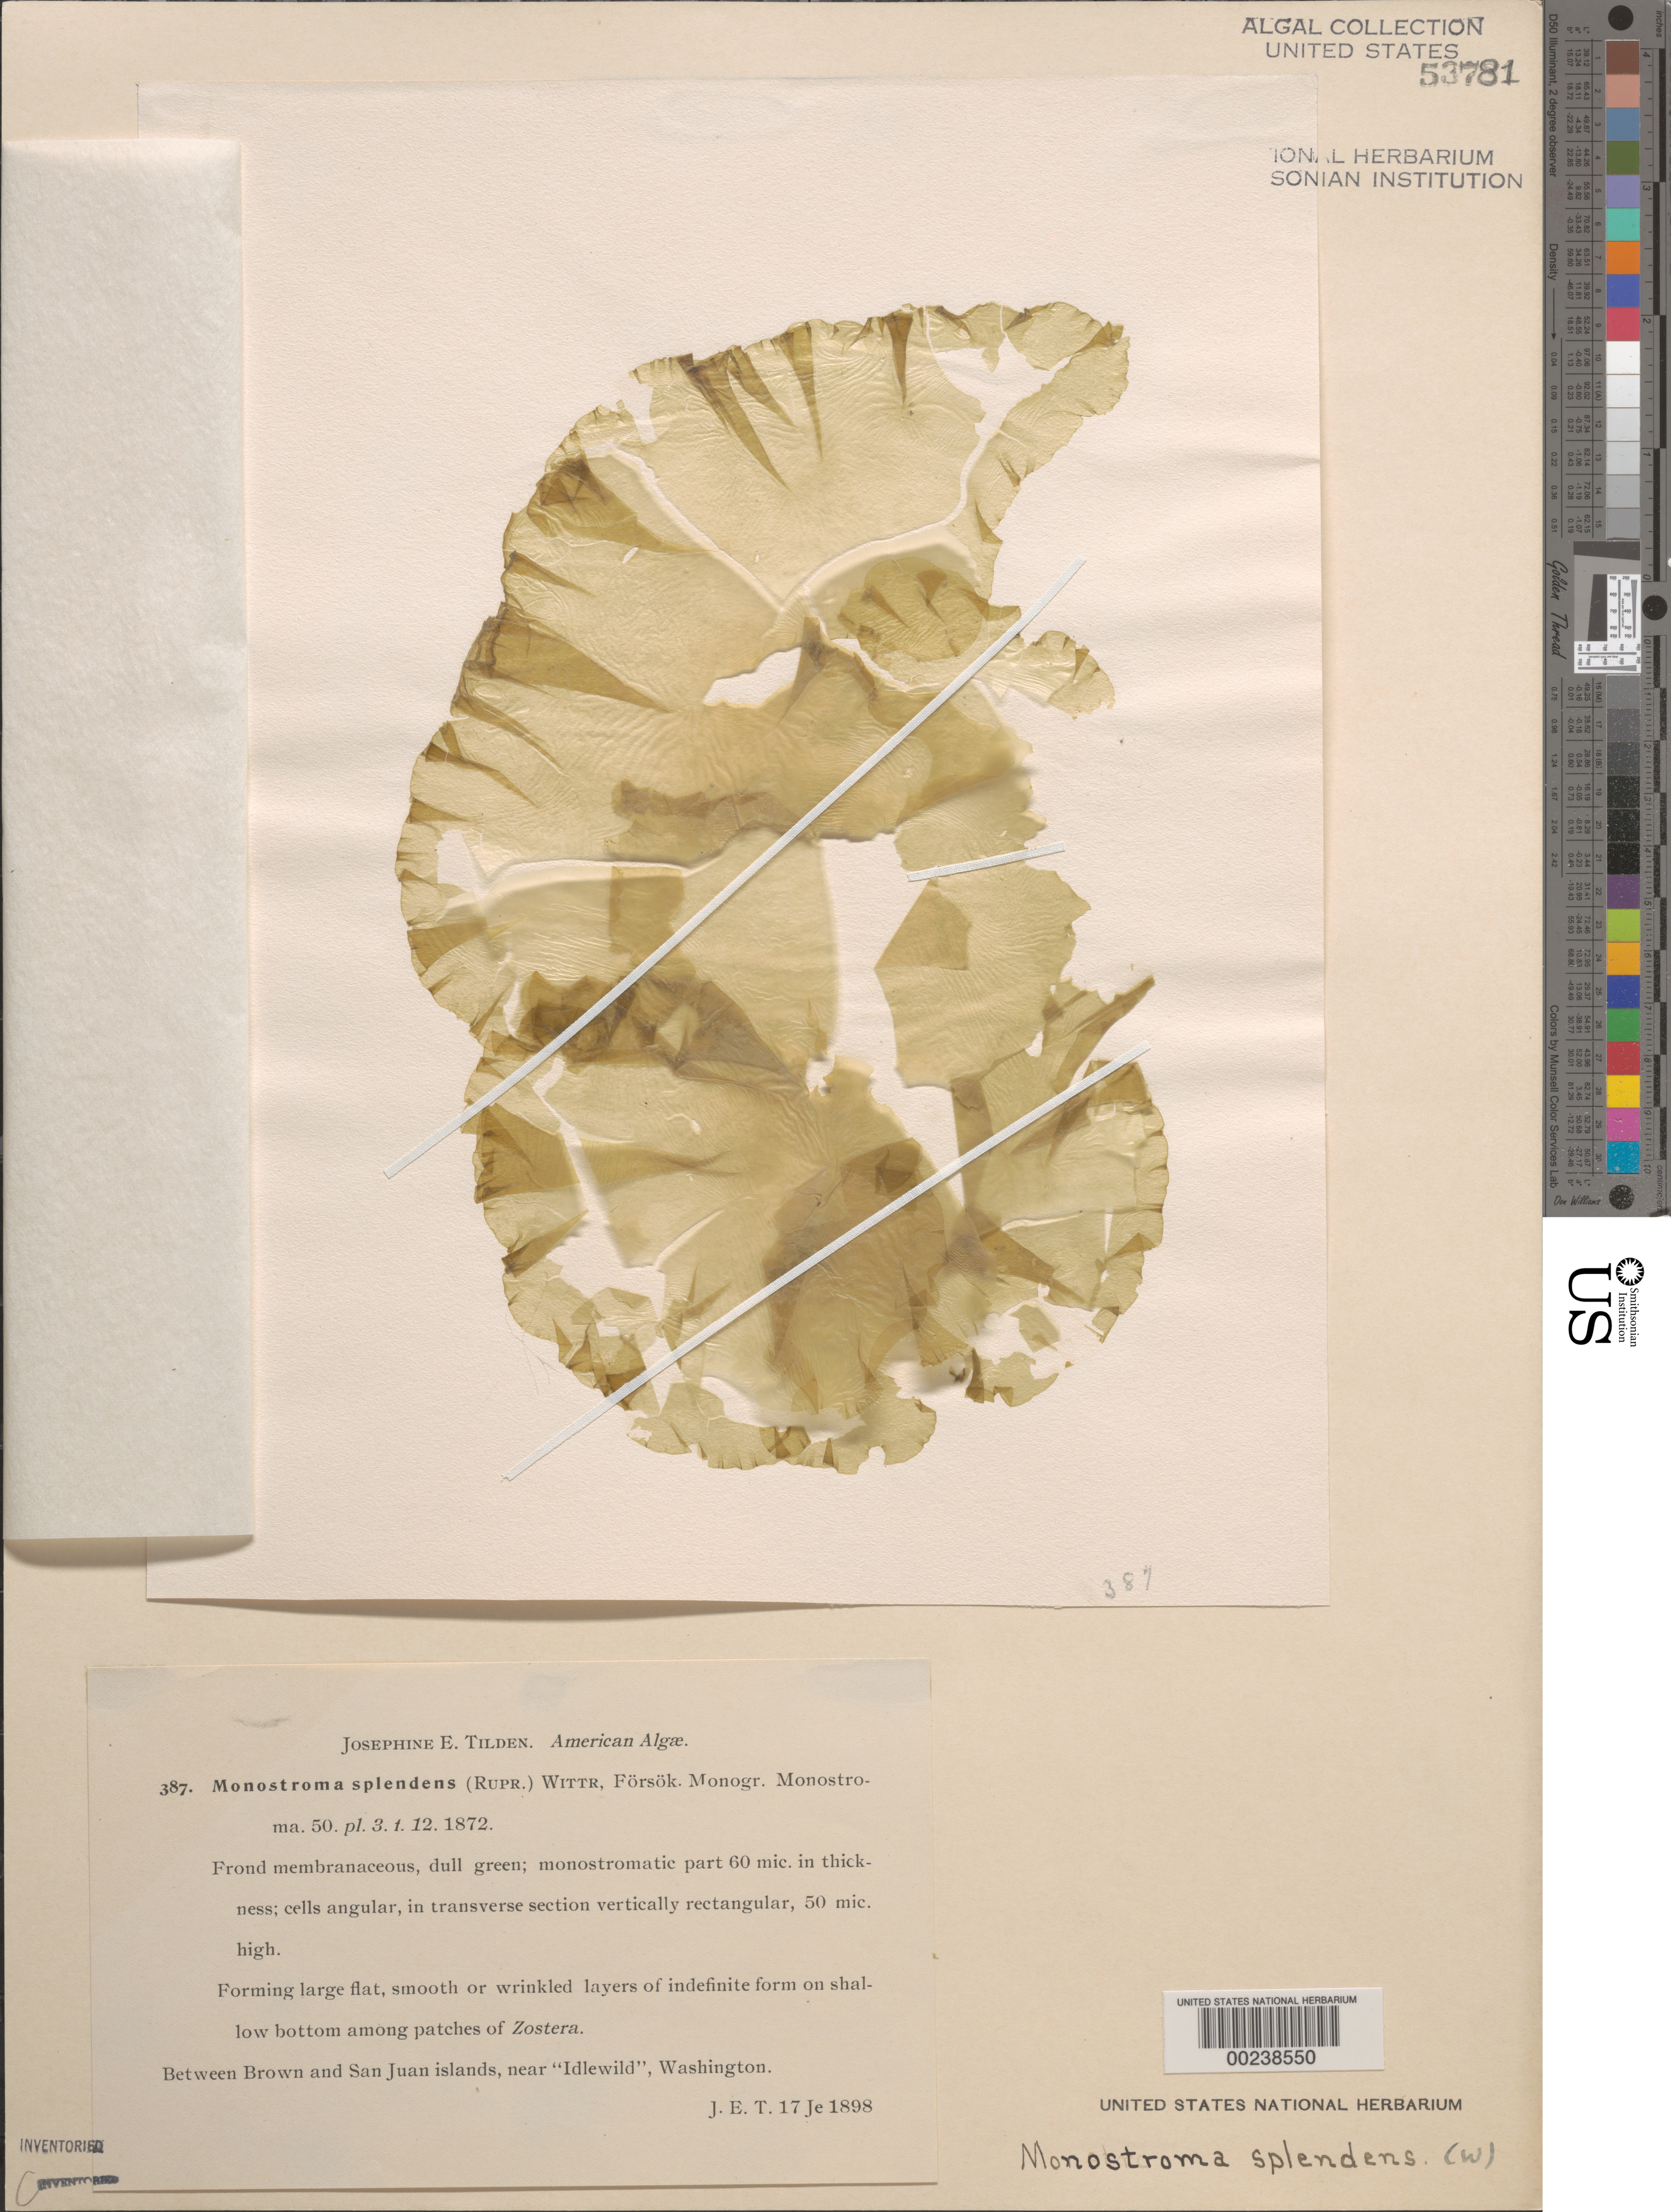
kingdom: Plantae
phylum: Chlorophyta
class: Ulvophyceae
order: Ulvales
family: Ulvaceae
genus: Ulvaria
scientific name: Ulvaria splendens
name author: (Rupr.) K.L.Vinogr.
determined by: Algae name updating Project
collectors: J. E. Tilden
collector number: JET 387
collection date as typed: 17 Jun 1898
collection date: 1898-06-17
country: United States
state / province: Washington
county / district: San Juan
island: San Juan Islands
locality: Between Brown Island and San Juan Island, near Idlewild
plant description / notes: Tilden, American Algae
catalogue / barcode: US 53781